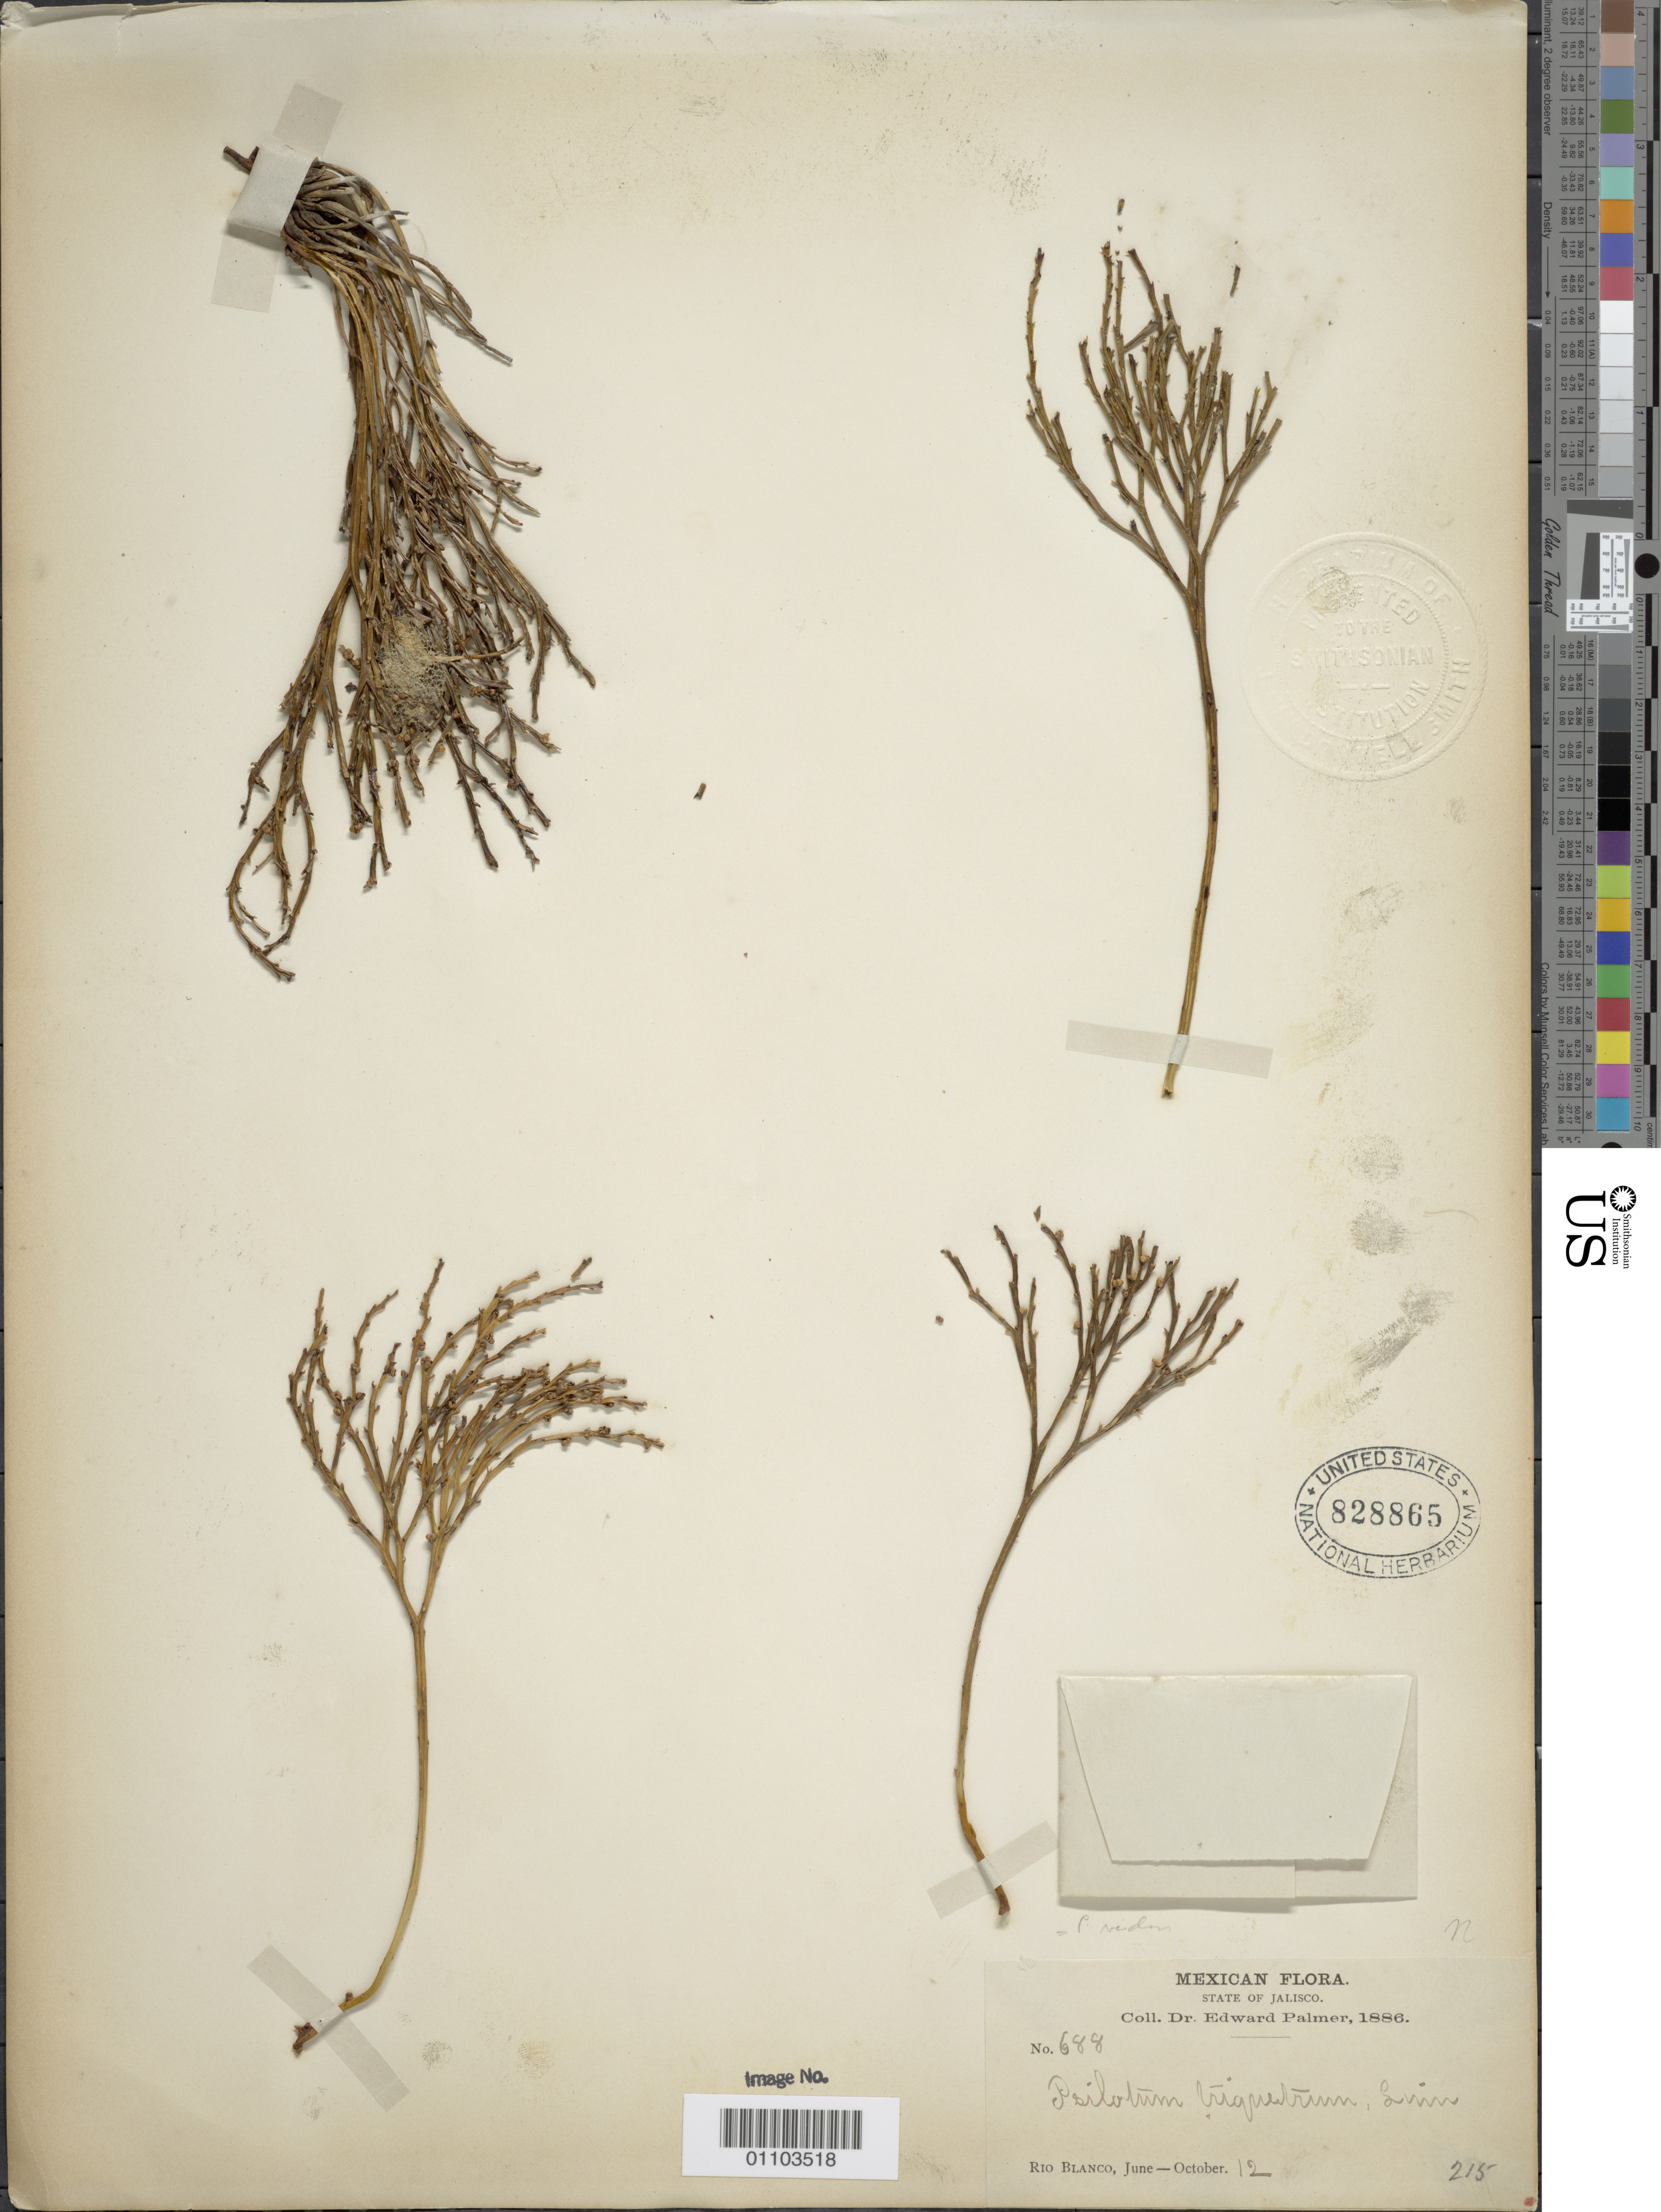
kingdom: Plantae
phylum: Tracheophyta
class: Polypodiopsida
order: Psilotales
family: Psilotaceae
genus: Psilotum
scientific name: Psilotum nudum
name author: (L.) P. Beauv.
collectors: E. Palmer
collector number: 688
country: Mexico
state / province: Jalisco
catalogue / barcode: US 828865